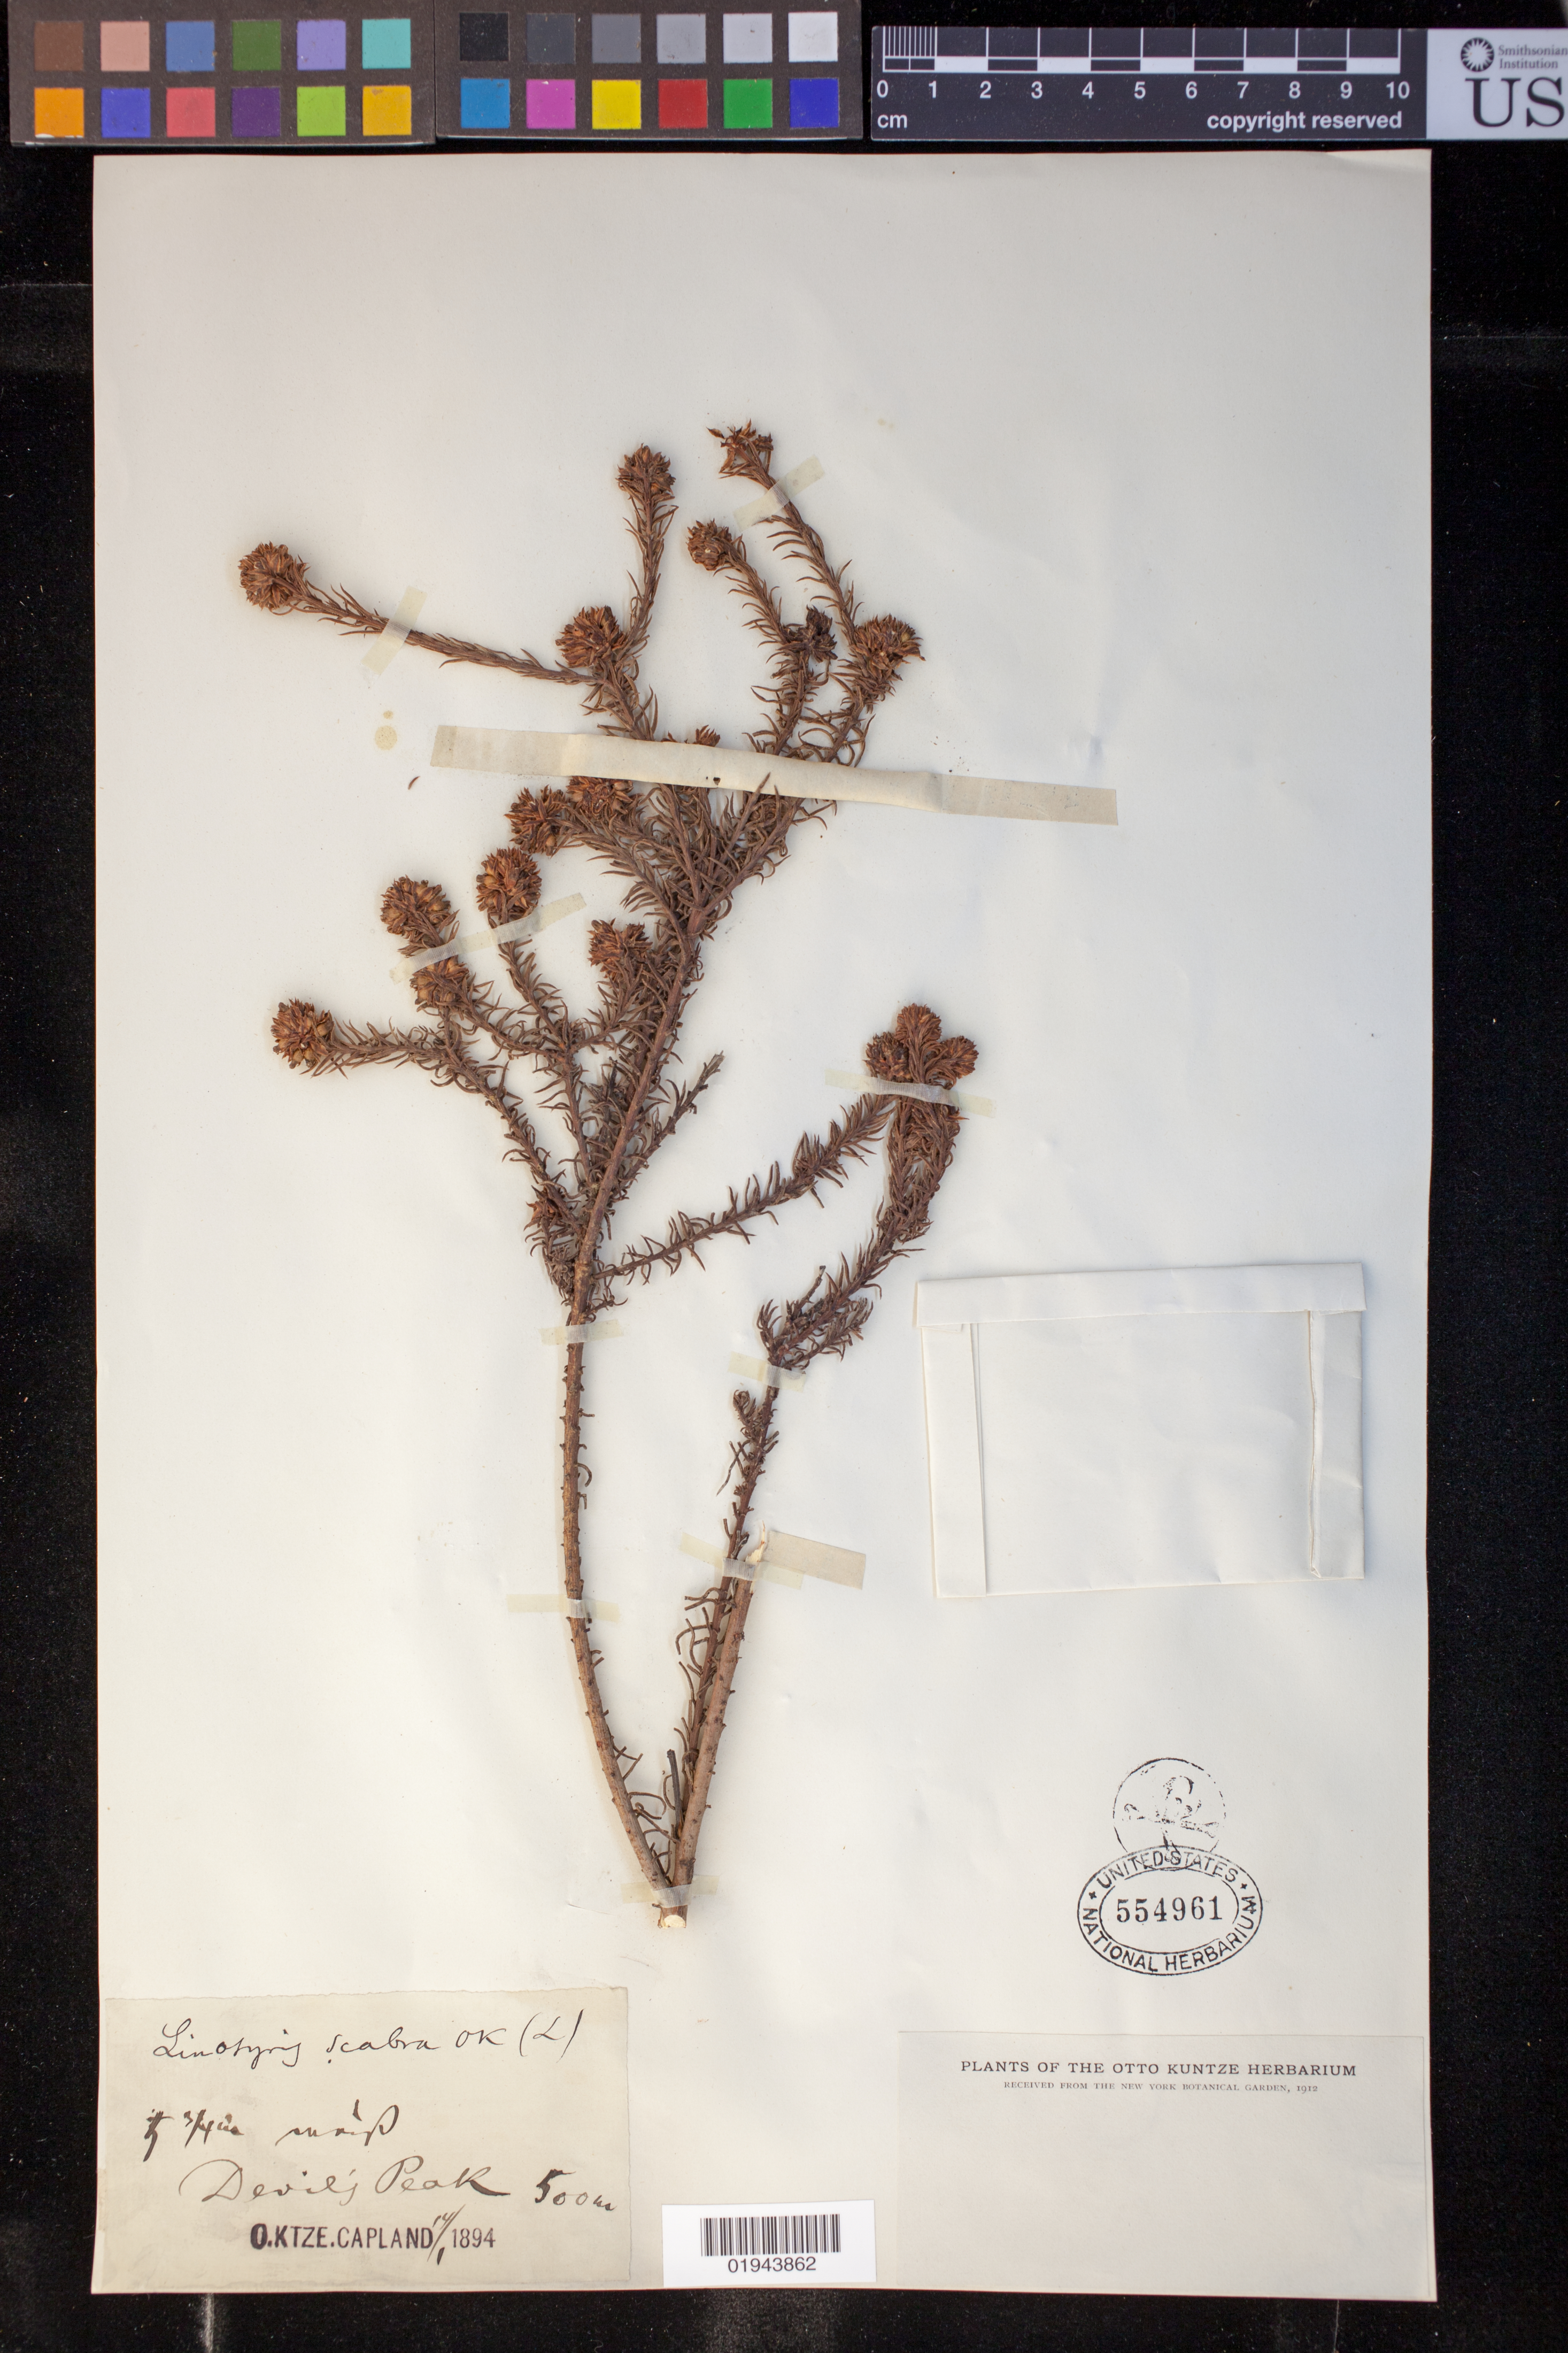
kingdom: Plantae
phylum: Tracheophyta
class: Magnoliopsida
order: Santalales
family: Thesiaceae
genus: Thesium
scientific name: Thesium scabrum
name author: L.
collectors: C.E.O. Kuntze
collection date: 1894-01-14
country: South Africa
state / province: Western Cape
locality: Devil's Peak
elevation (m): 500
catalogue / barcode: US 554961